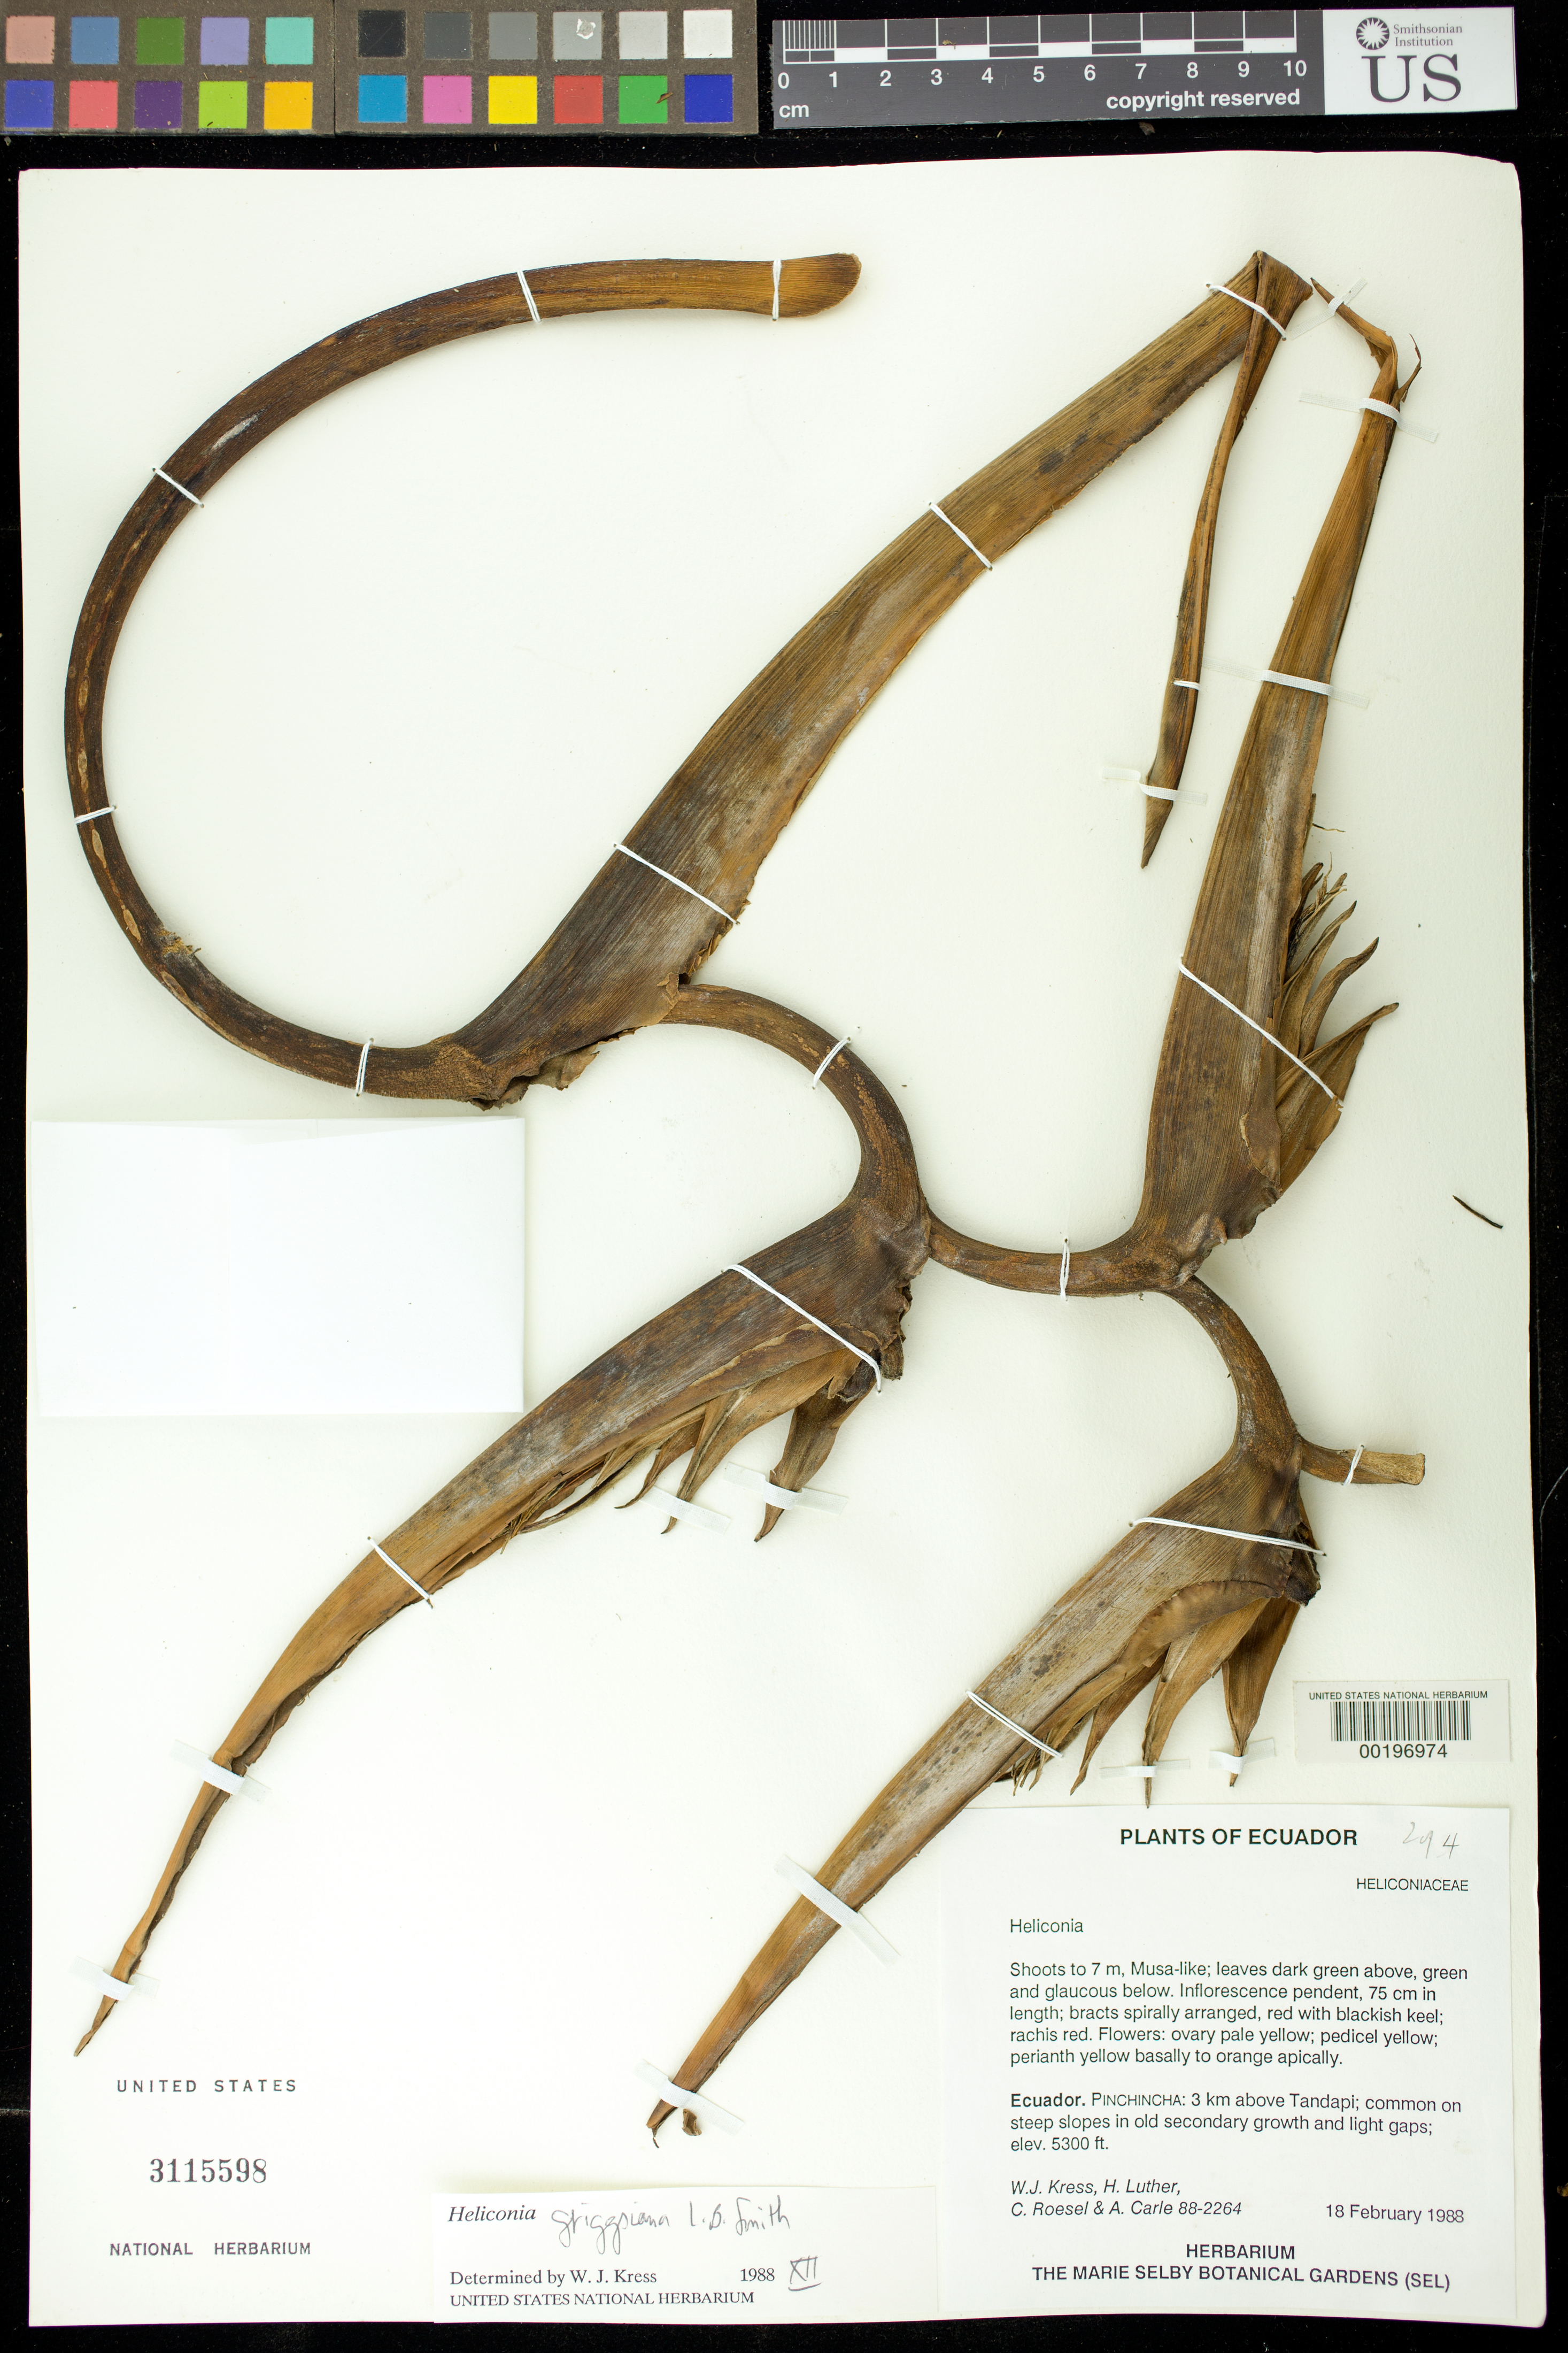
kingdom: Plantae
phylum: Tracheophyta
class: Liliopsida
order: Zingiberales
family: Heliconiaceae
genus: Heliconia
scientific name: Heliconia griggsiana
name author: L.B. Sm.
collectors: W. J. Kress, Harry E. Luther, C. S. Roesel & A. Carle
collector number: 88-2264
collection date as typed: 18 Feb 1988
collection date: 1988-02-18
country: Ecuador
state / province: Pichincha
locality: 3 km above tandapi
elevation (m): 1615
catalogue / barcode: US 3115598